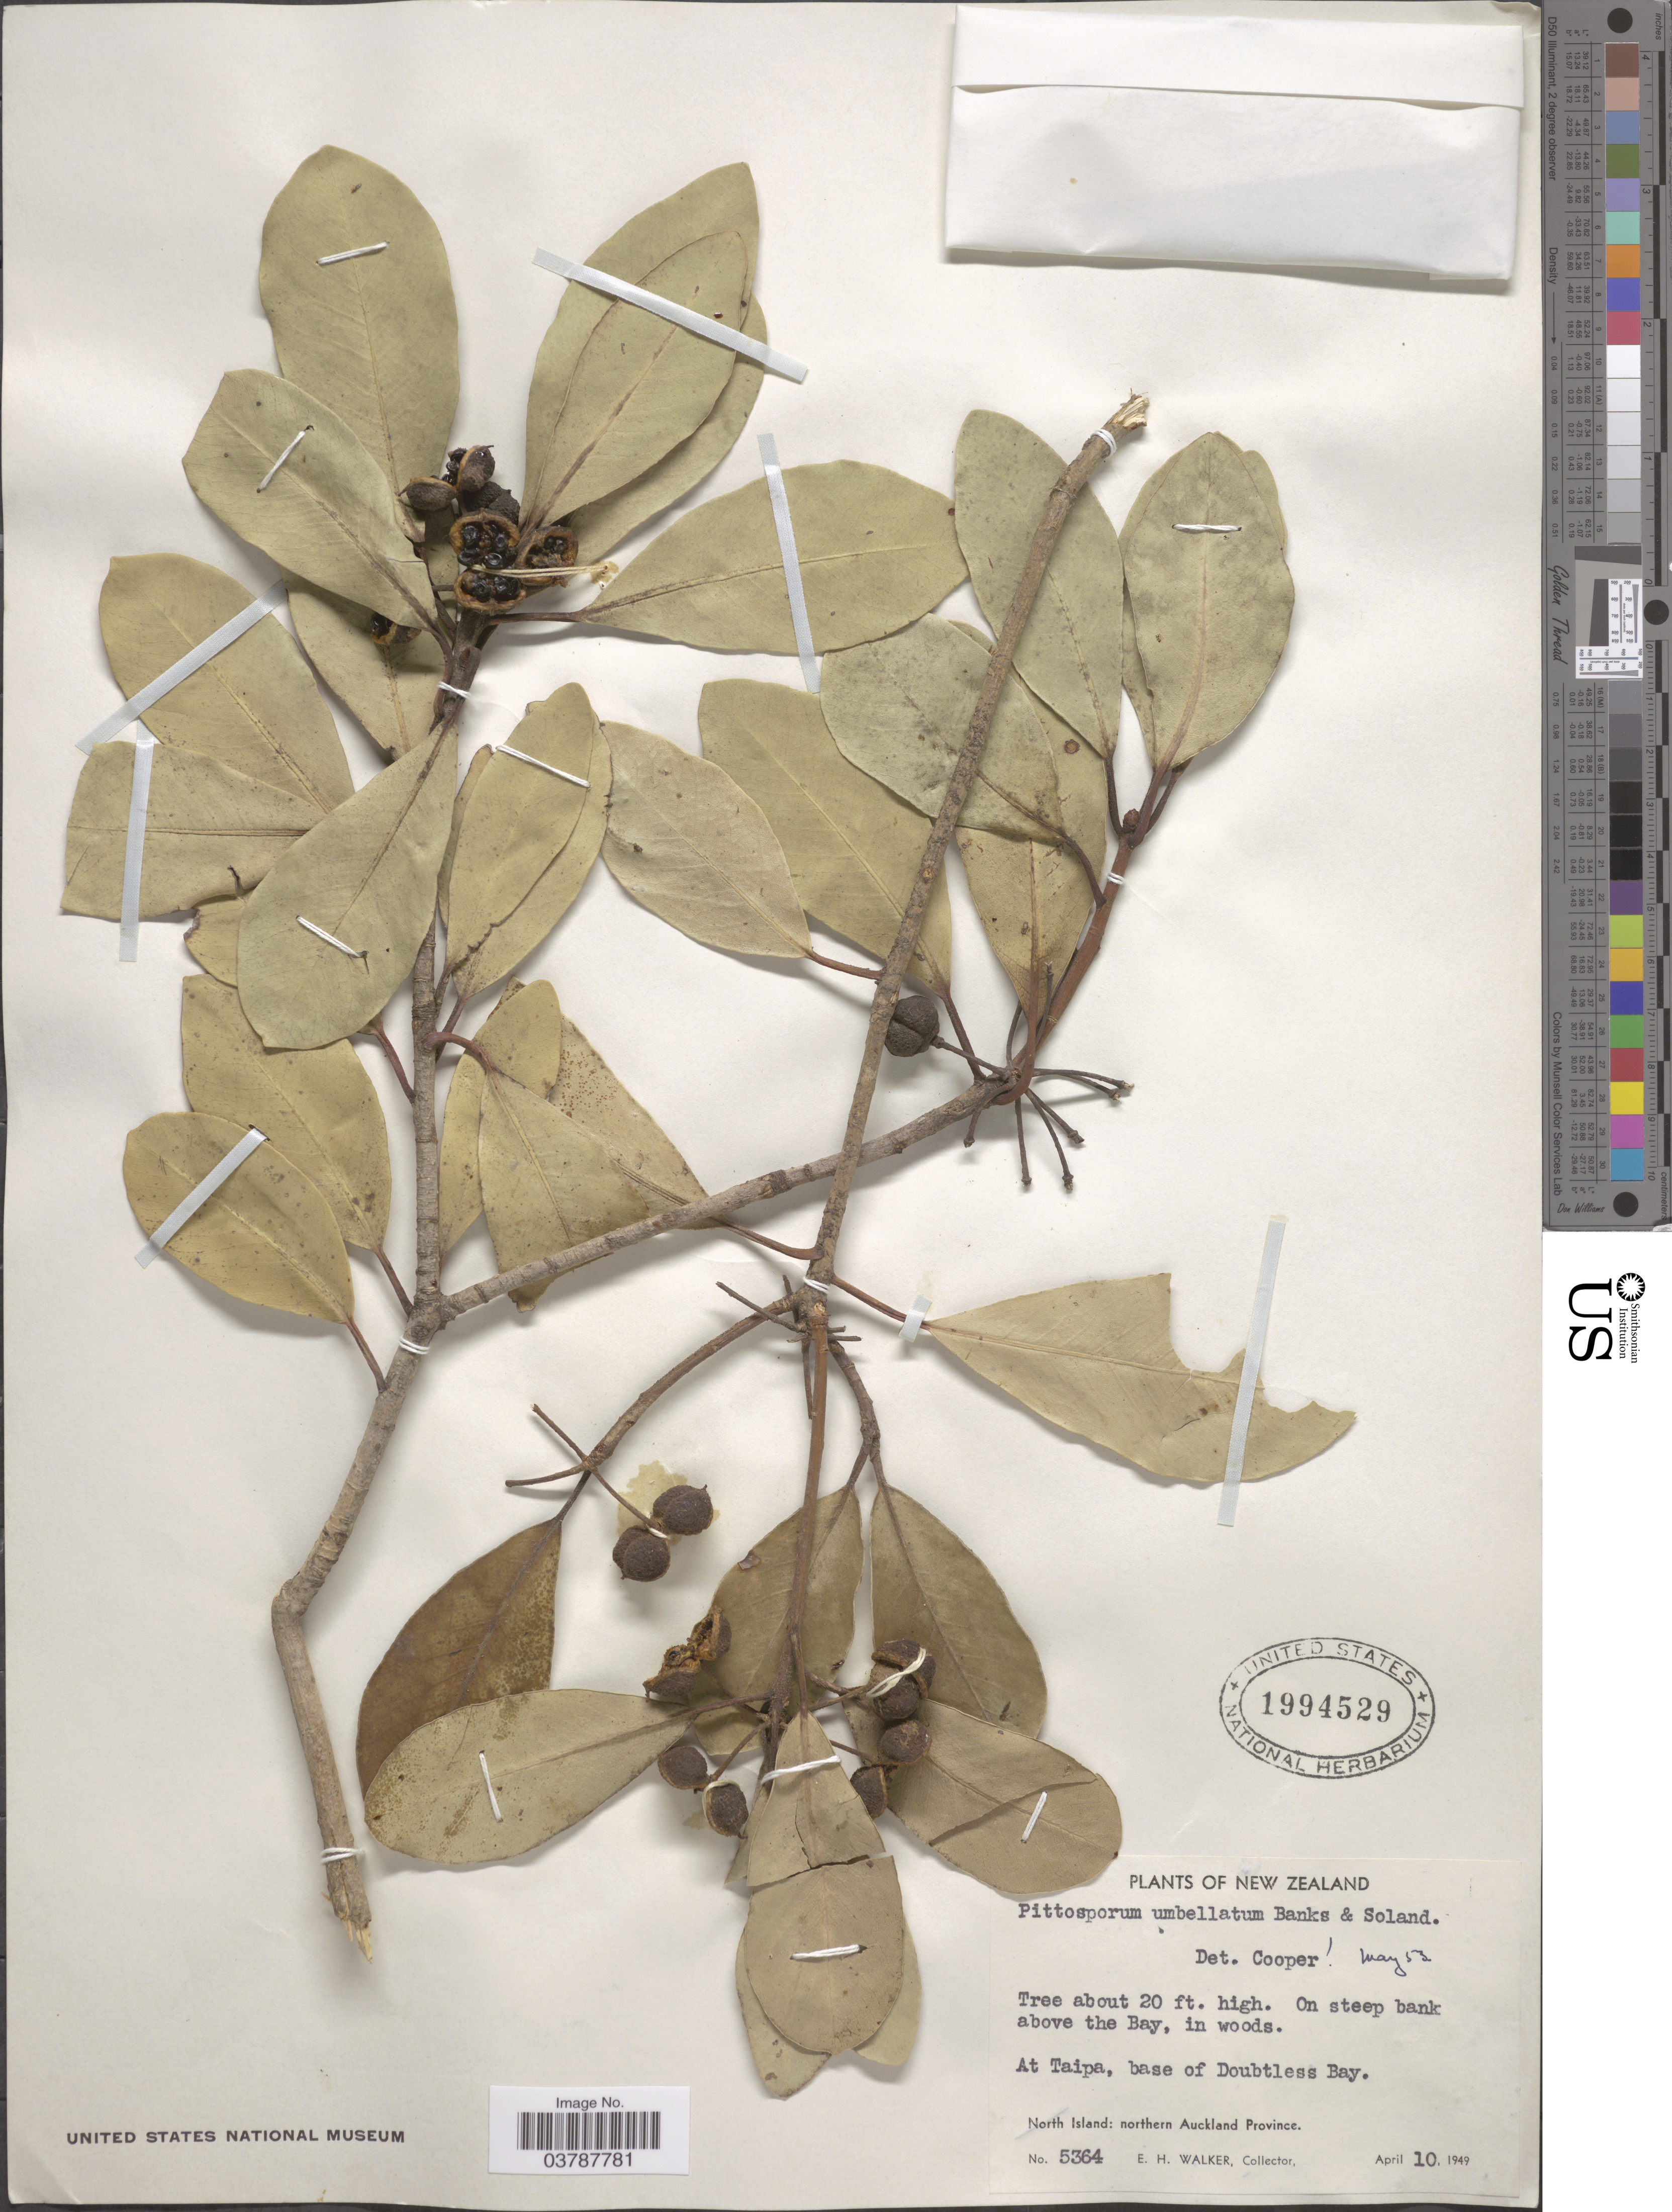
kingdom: Plantae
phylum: Tracheophyta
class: Magnoliopsida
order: Apiales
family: Pittosporaceae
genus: Pittosporum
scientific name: Pittosporum umbellatum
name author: Gaertn.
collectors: E. H. Walker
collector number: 5364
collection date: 1949-04-10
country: New Zealand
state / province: Auckland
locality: On steep bank above the Bay, in woods. At Taipa, base of Doubtless Bay. North Island; northern Auckland Province.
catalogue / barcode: US 1994529